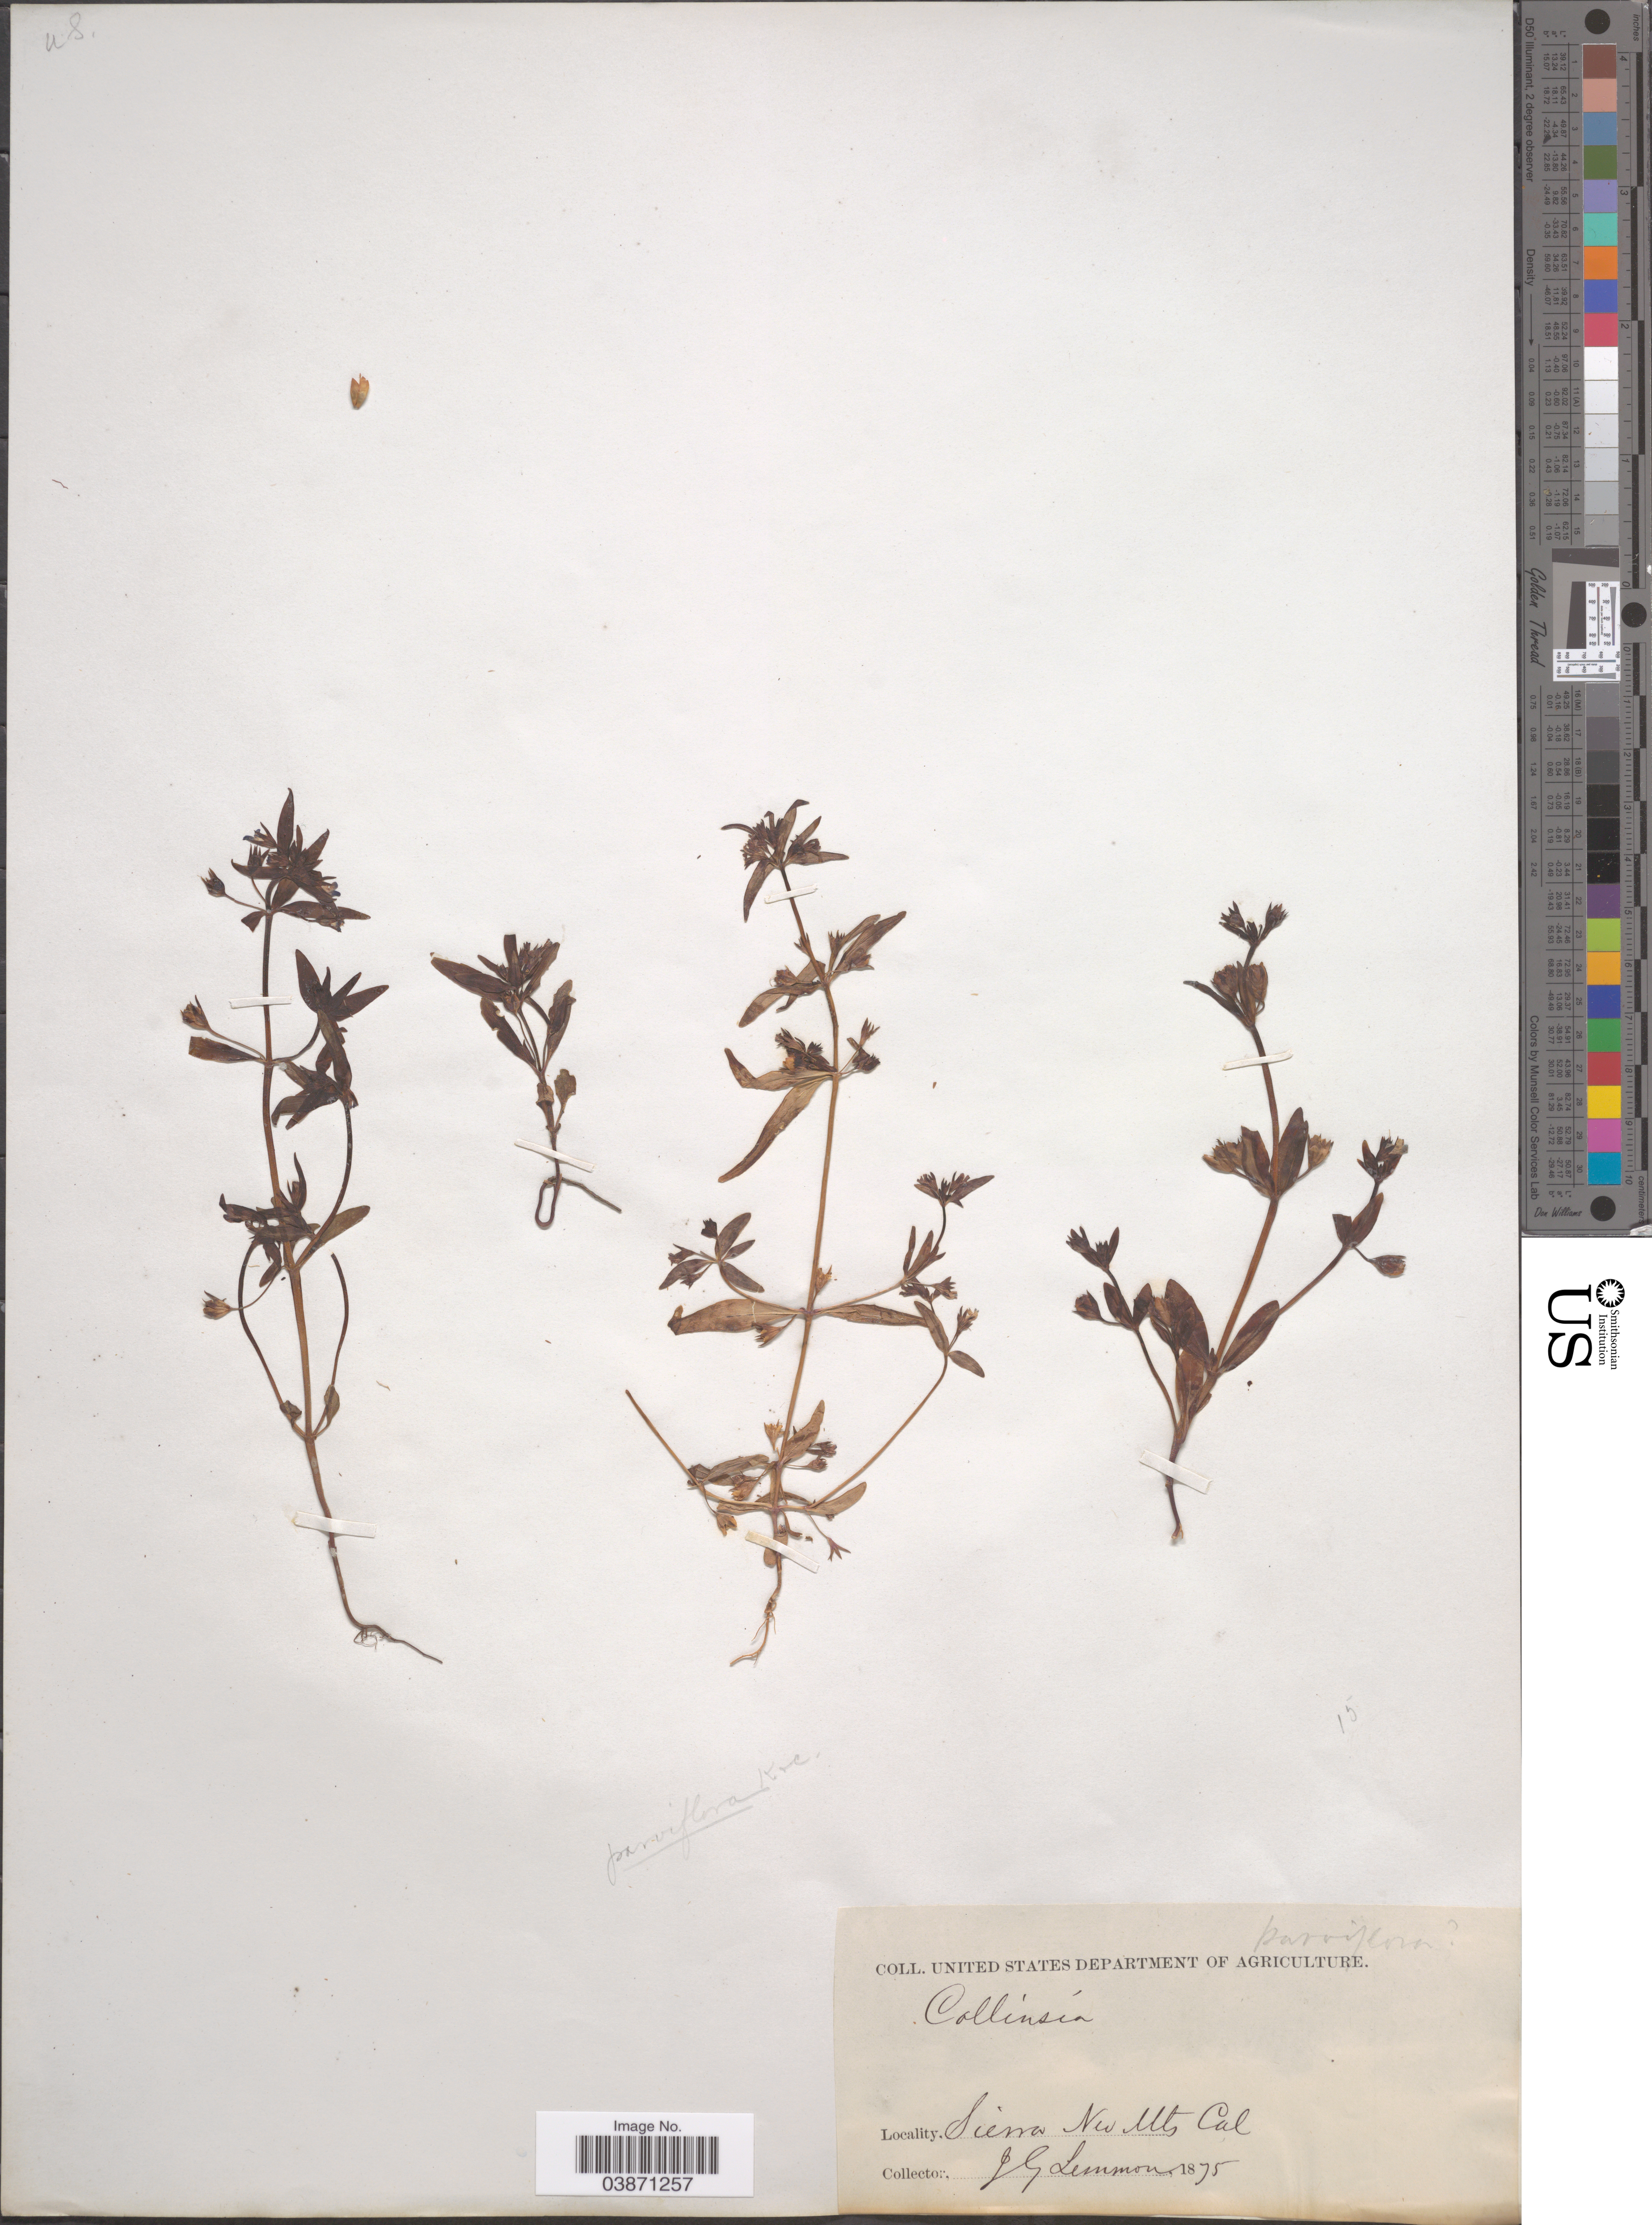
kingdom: Plantae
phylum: Tracheophyta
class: Magnoliopsida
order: Lamiales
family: Plantaginaceae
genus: Collinsia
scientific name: Collinsia parviflora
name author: Douglas ex Lindl.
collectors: J. Lemmon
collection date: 1875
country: United States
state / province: California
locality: Sierra Nev Mts.